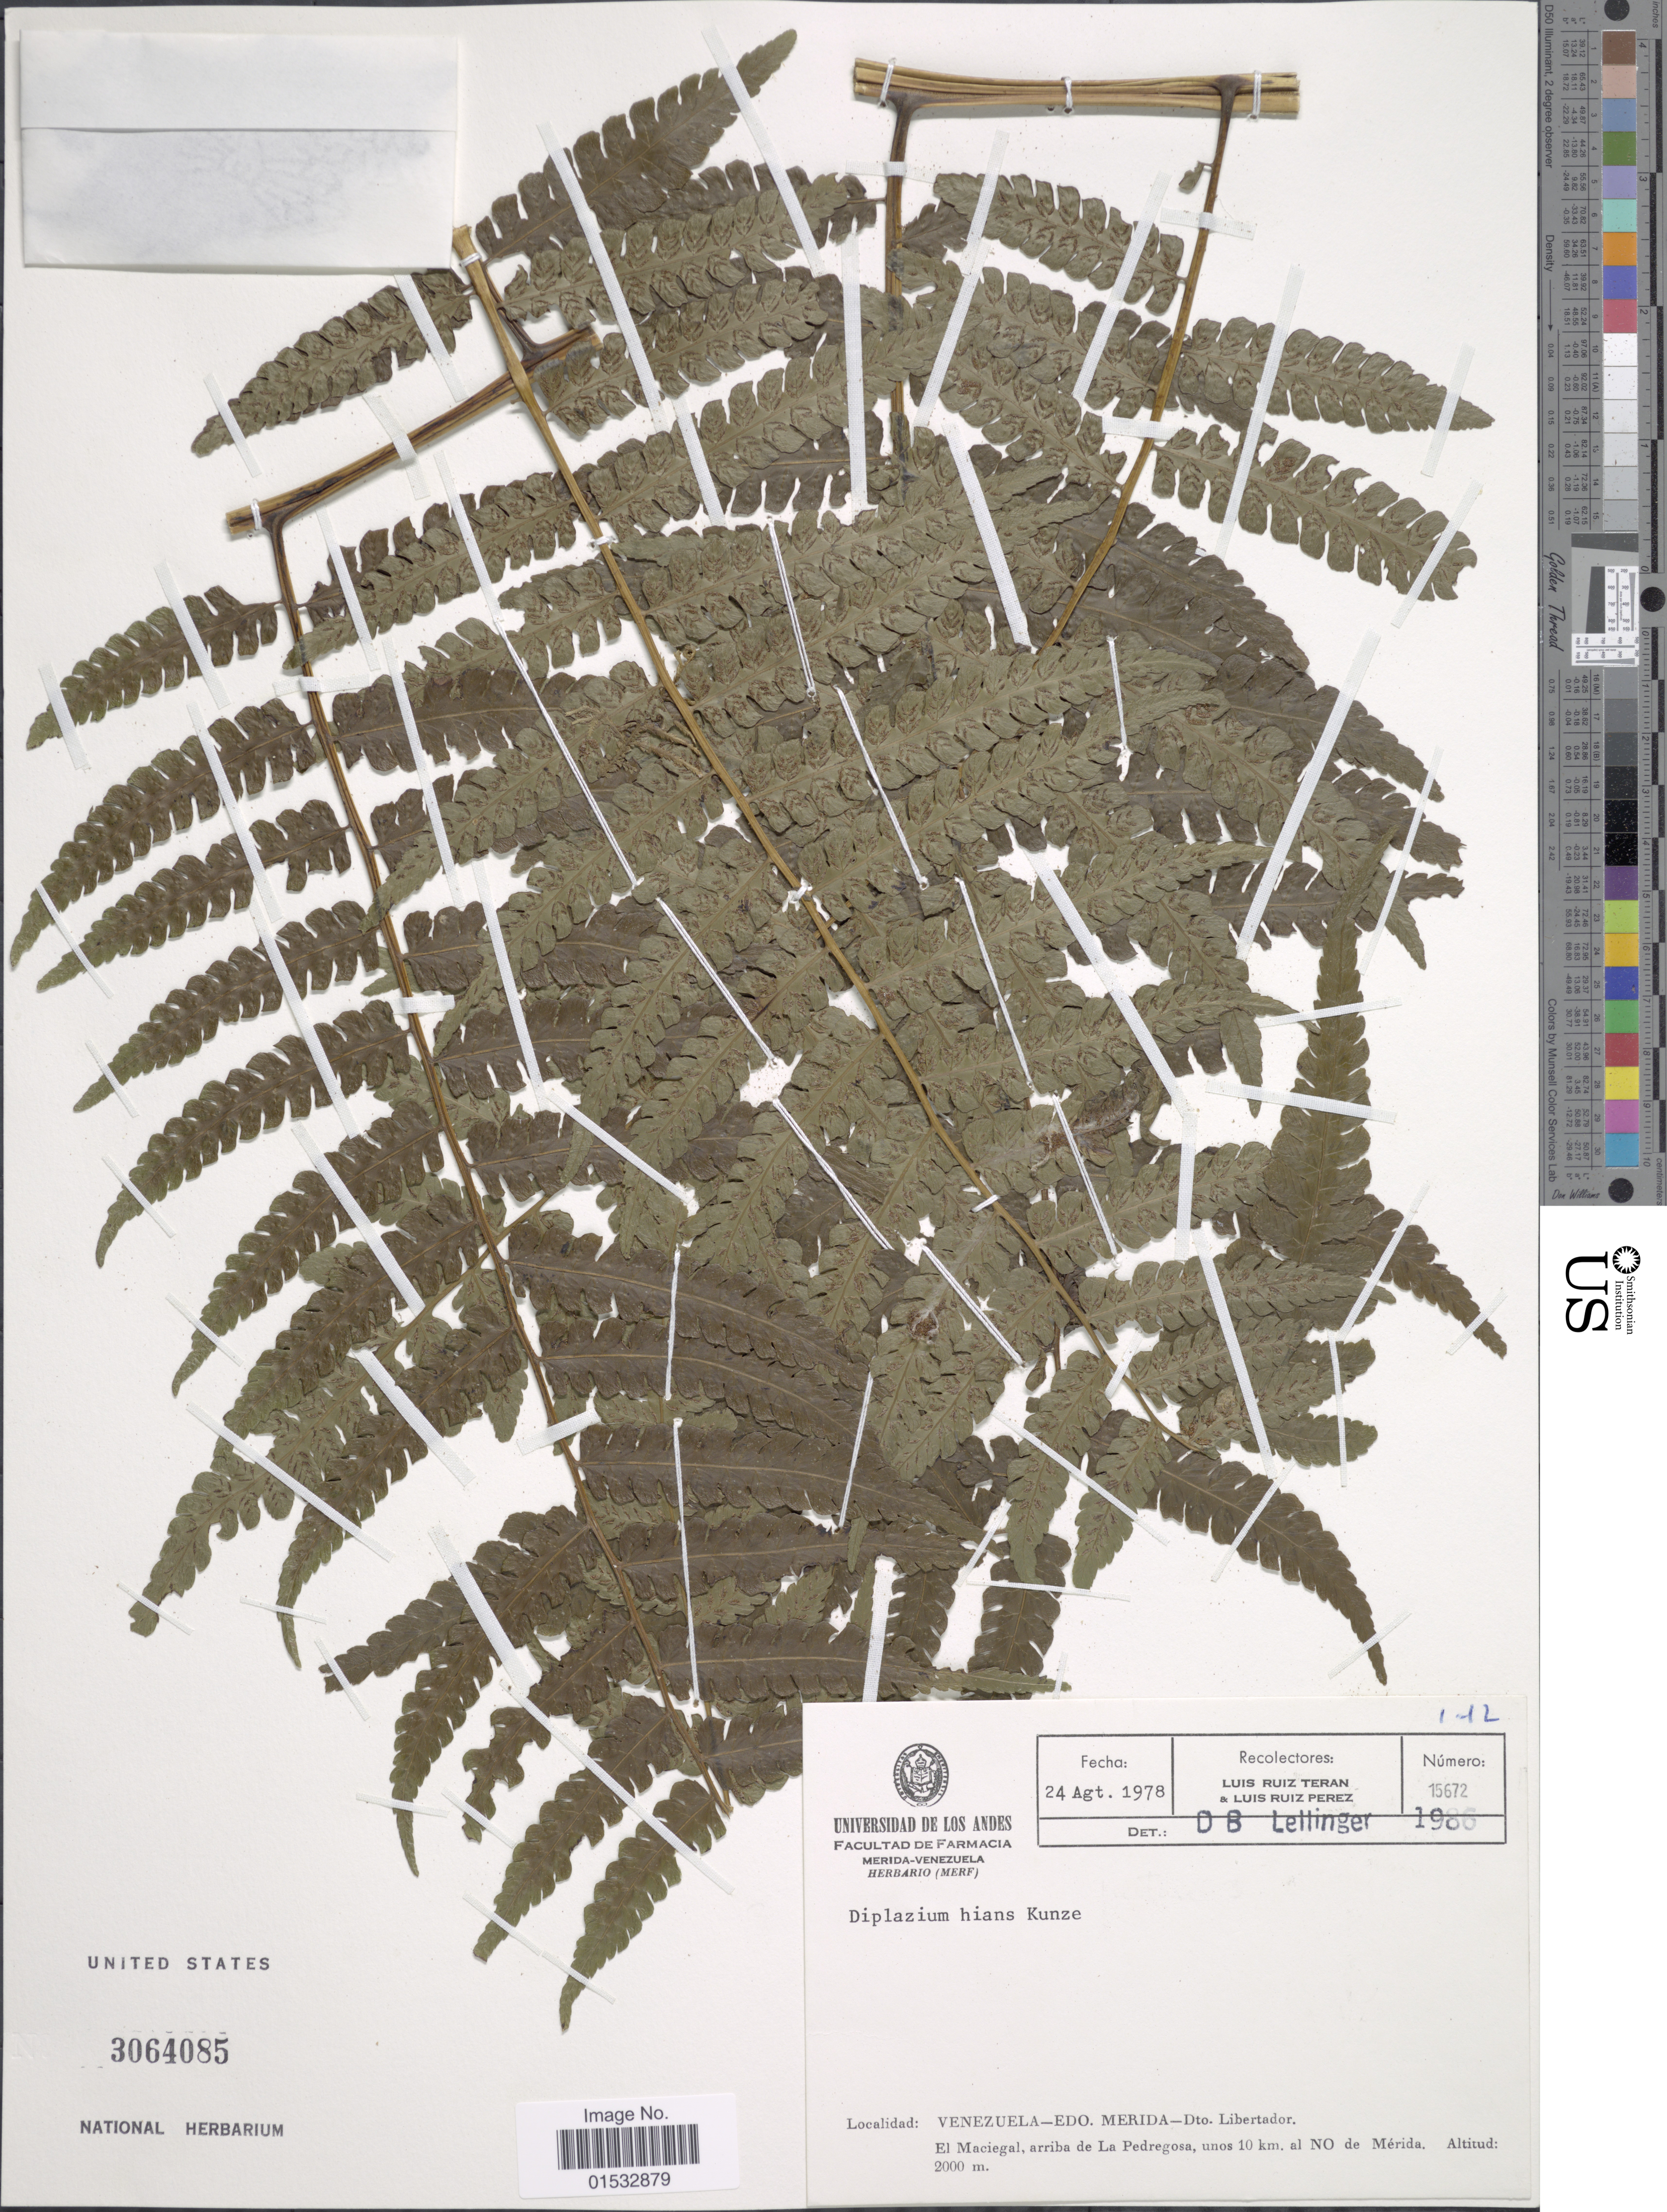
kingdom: Plantae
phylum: Tracheophyta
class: Polypodiopsida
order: Polypodiales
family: Athyriaceae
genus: Diplazium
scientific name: Diplazium hians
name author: Kunze ex Klotzsch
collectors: L. Teran & L. Ruiz-Perez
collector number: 15672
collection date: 1978-08-24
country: Venezuela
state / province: Mérida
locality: Dto. Libertador, el Maciegal, arriba de La Pedregosa, unos 10 km. al NO de Mérida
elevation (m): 2000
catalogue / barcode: US 3064085